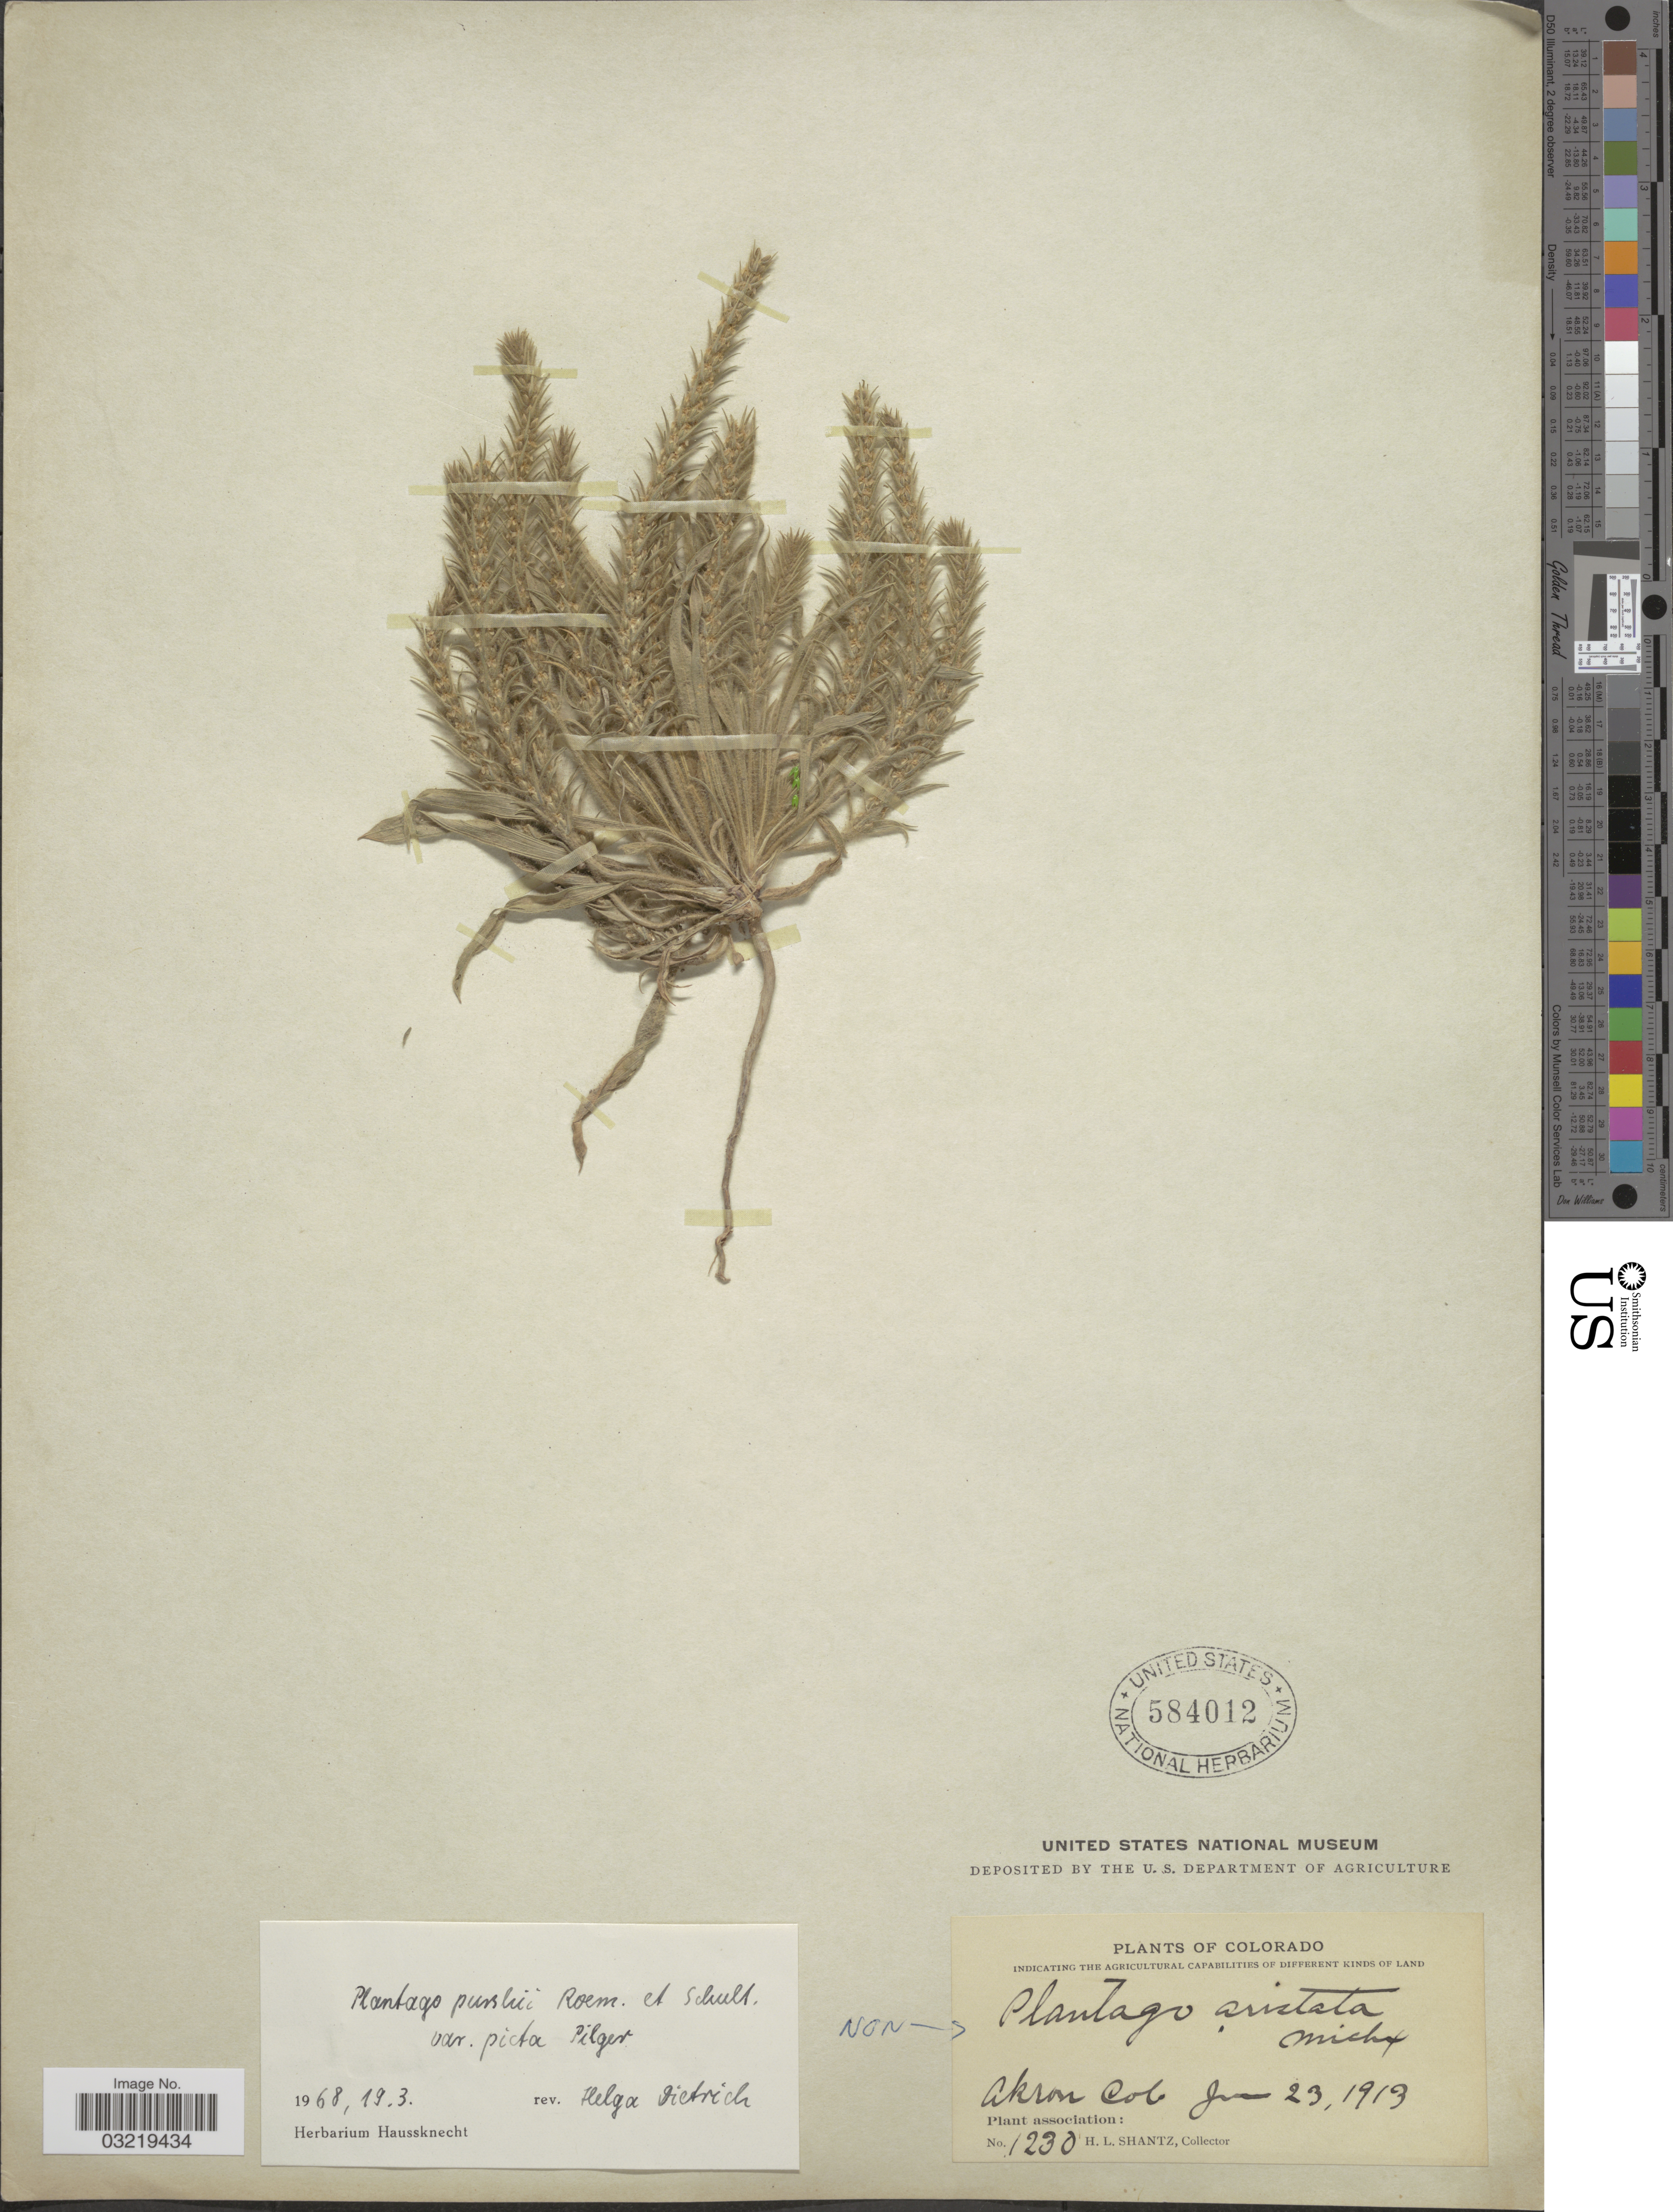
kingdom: Plantae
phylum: Tracheophyta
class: Magnoliopsida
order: Lamiales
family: Plantaginaceae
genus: Plantago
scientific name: Plantago patagonica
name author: Jacq.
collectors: H. Shantz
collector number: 1230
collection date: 1913-06-23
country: United States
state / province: Colorado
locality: Akron.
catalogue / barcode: US 584012